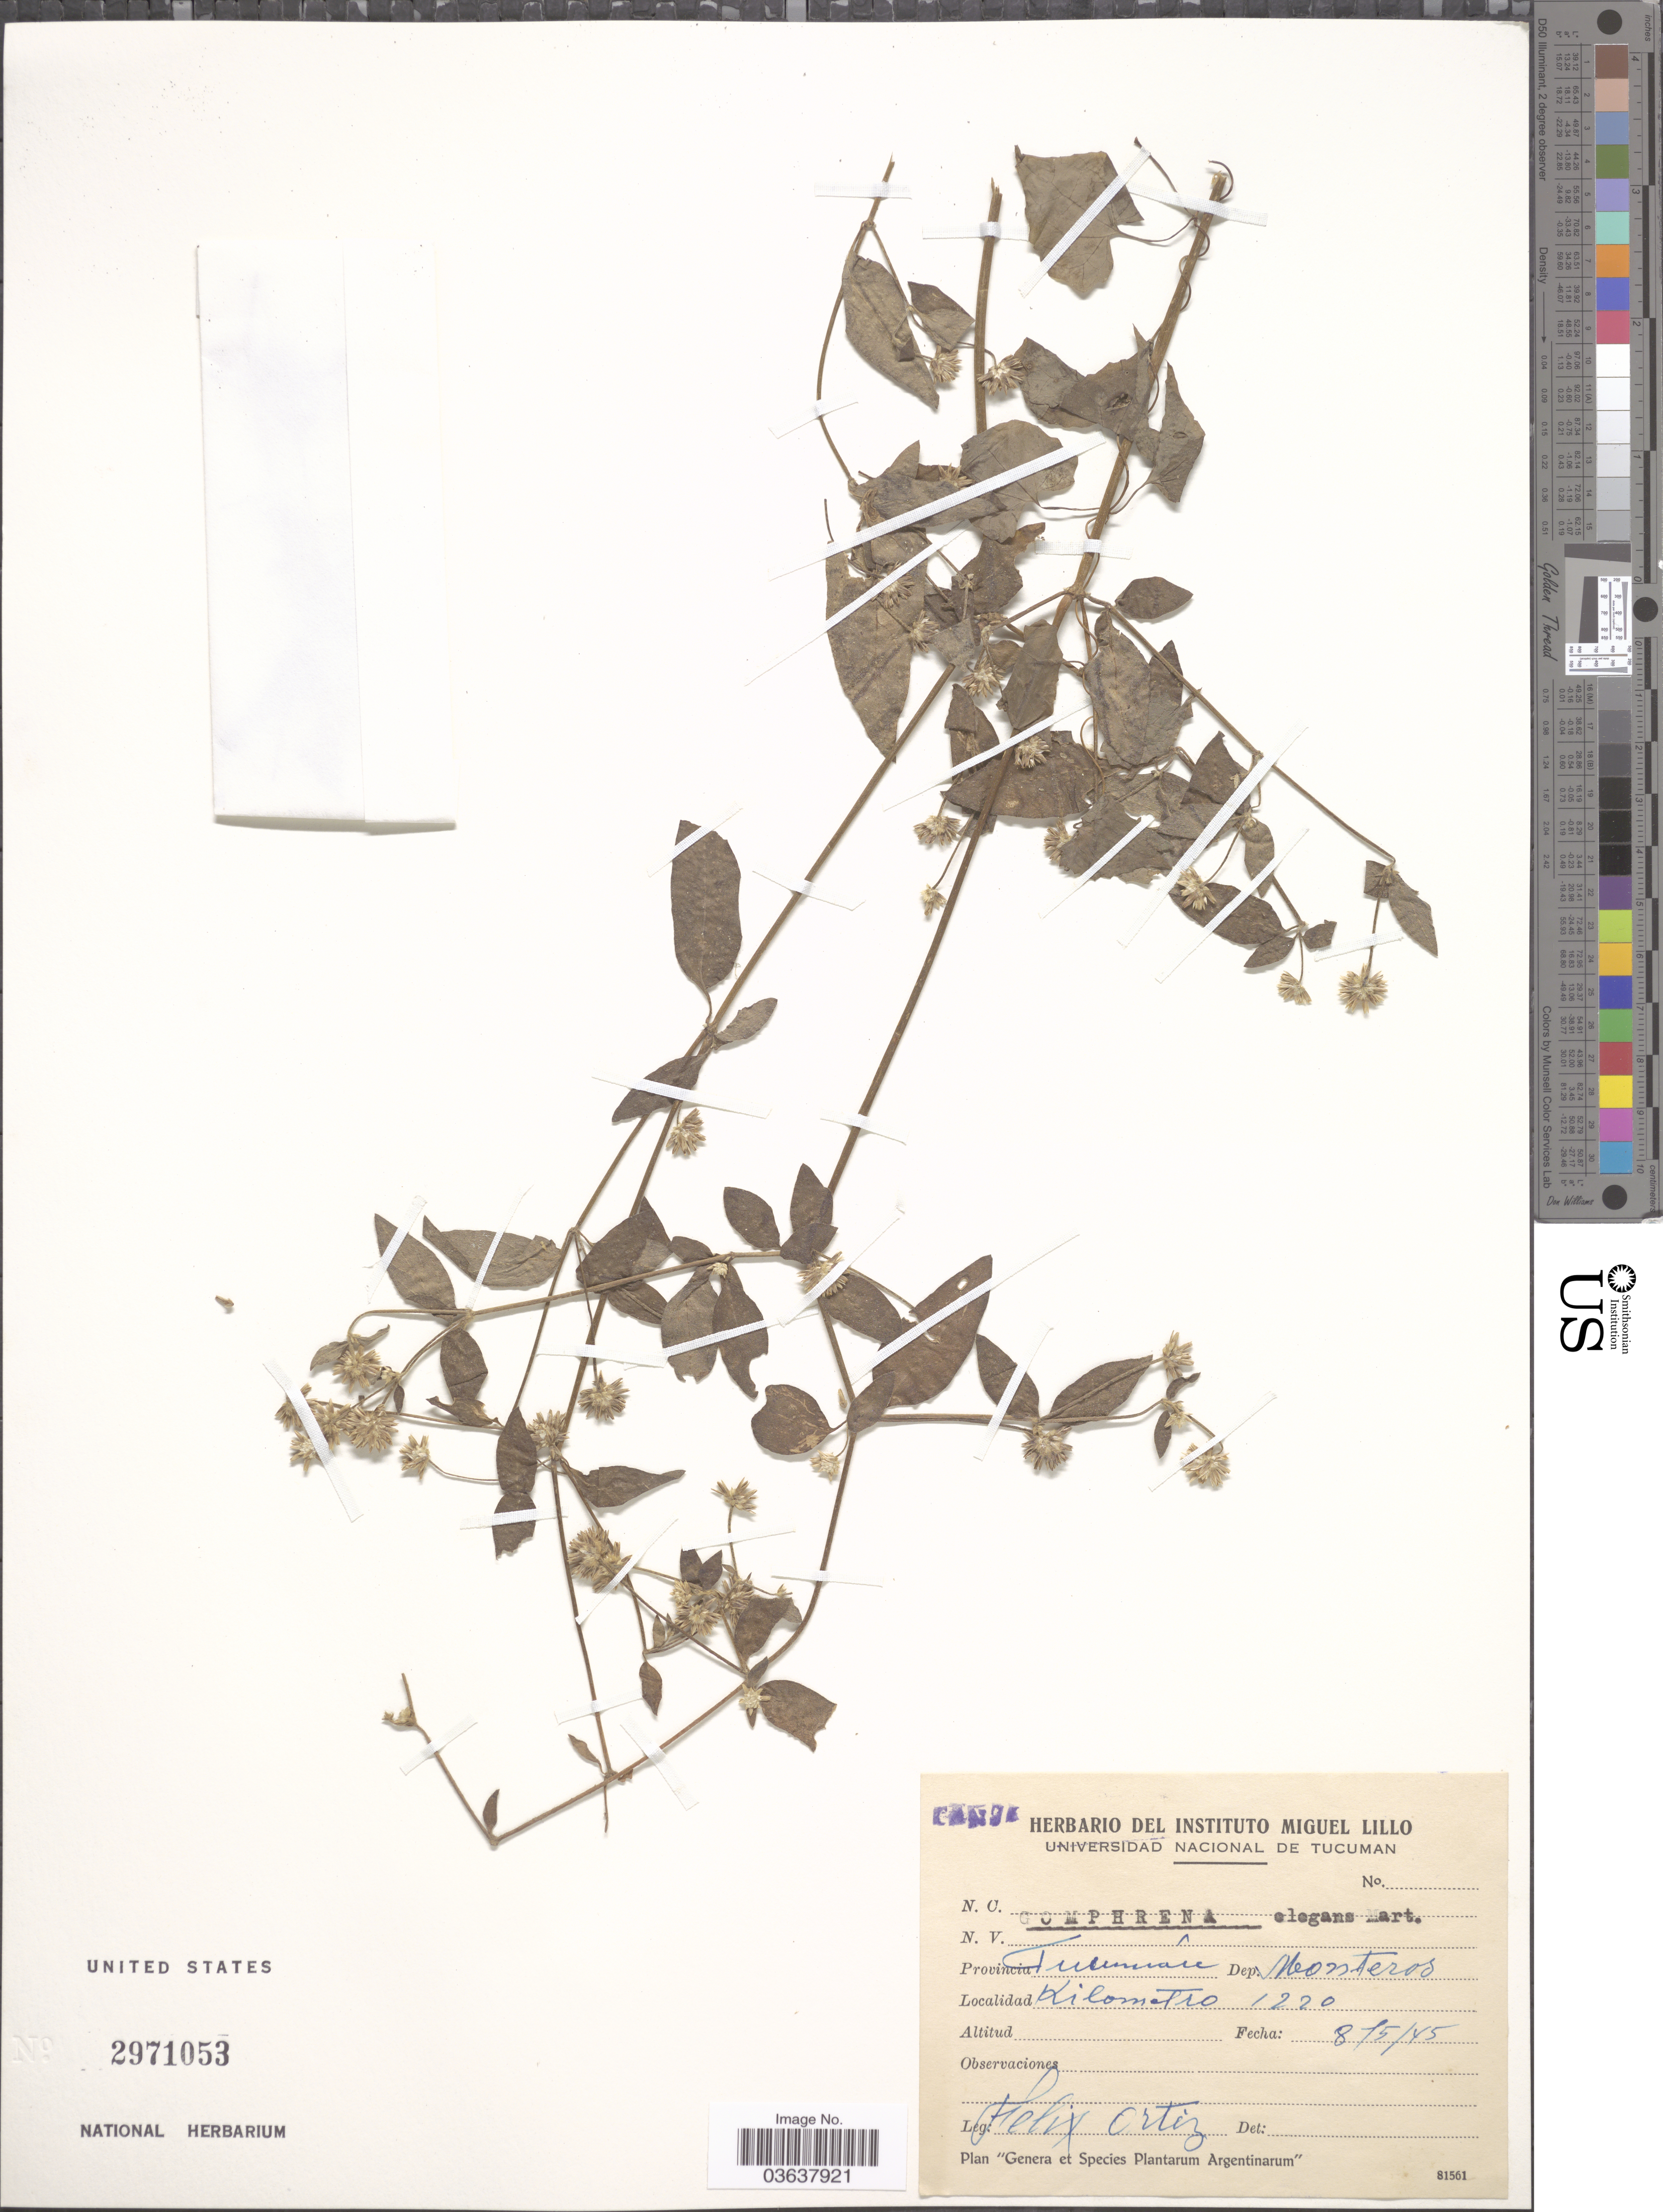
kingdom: Plantae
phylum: Tracheophyta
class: Magnoliopsida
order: Caryophyllales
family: Amaranthaceae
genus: Gomphrena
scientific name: Gomphrena elegans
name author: Mart.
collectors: H. Ortiz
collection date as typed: Transcribed d/m/y: 8/5/45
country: Argentina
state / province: Tucuman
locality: Dep. Monteros. Kilometro 1220.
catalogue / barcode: US 2971053